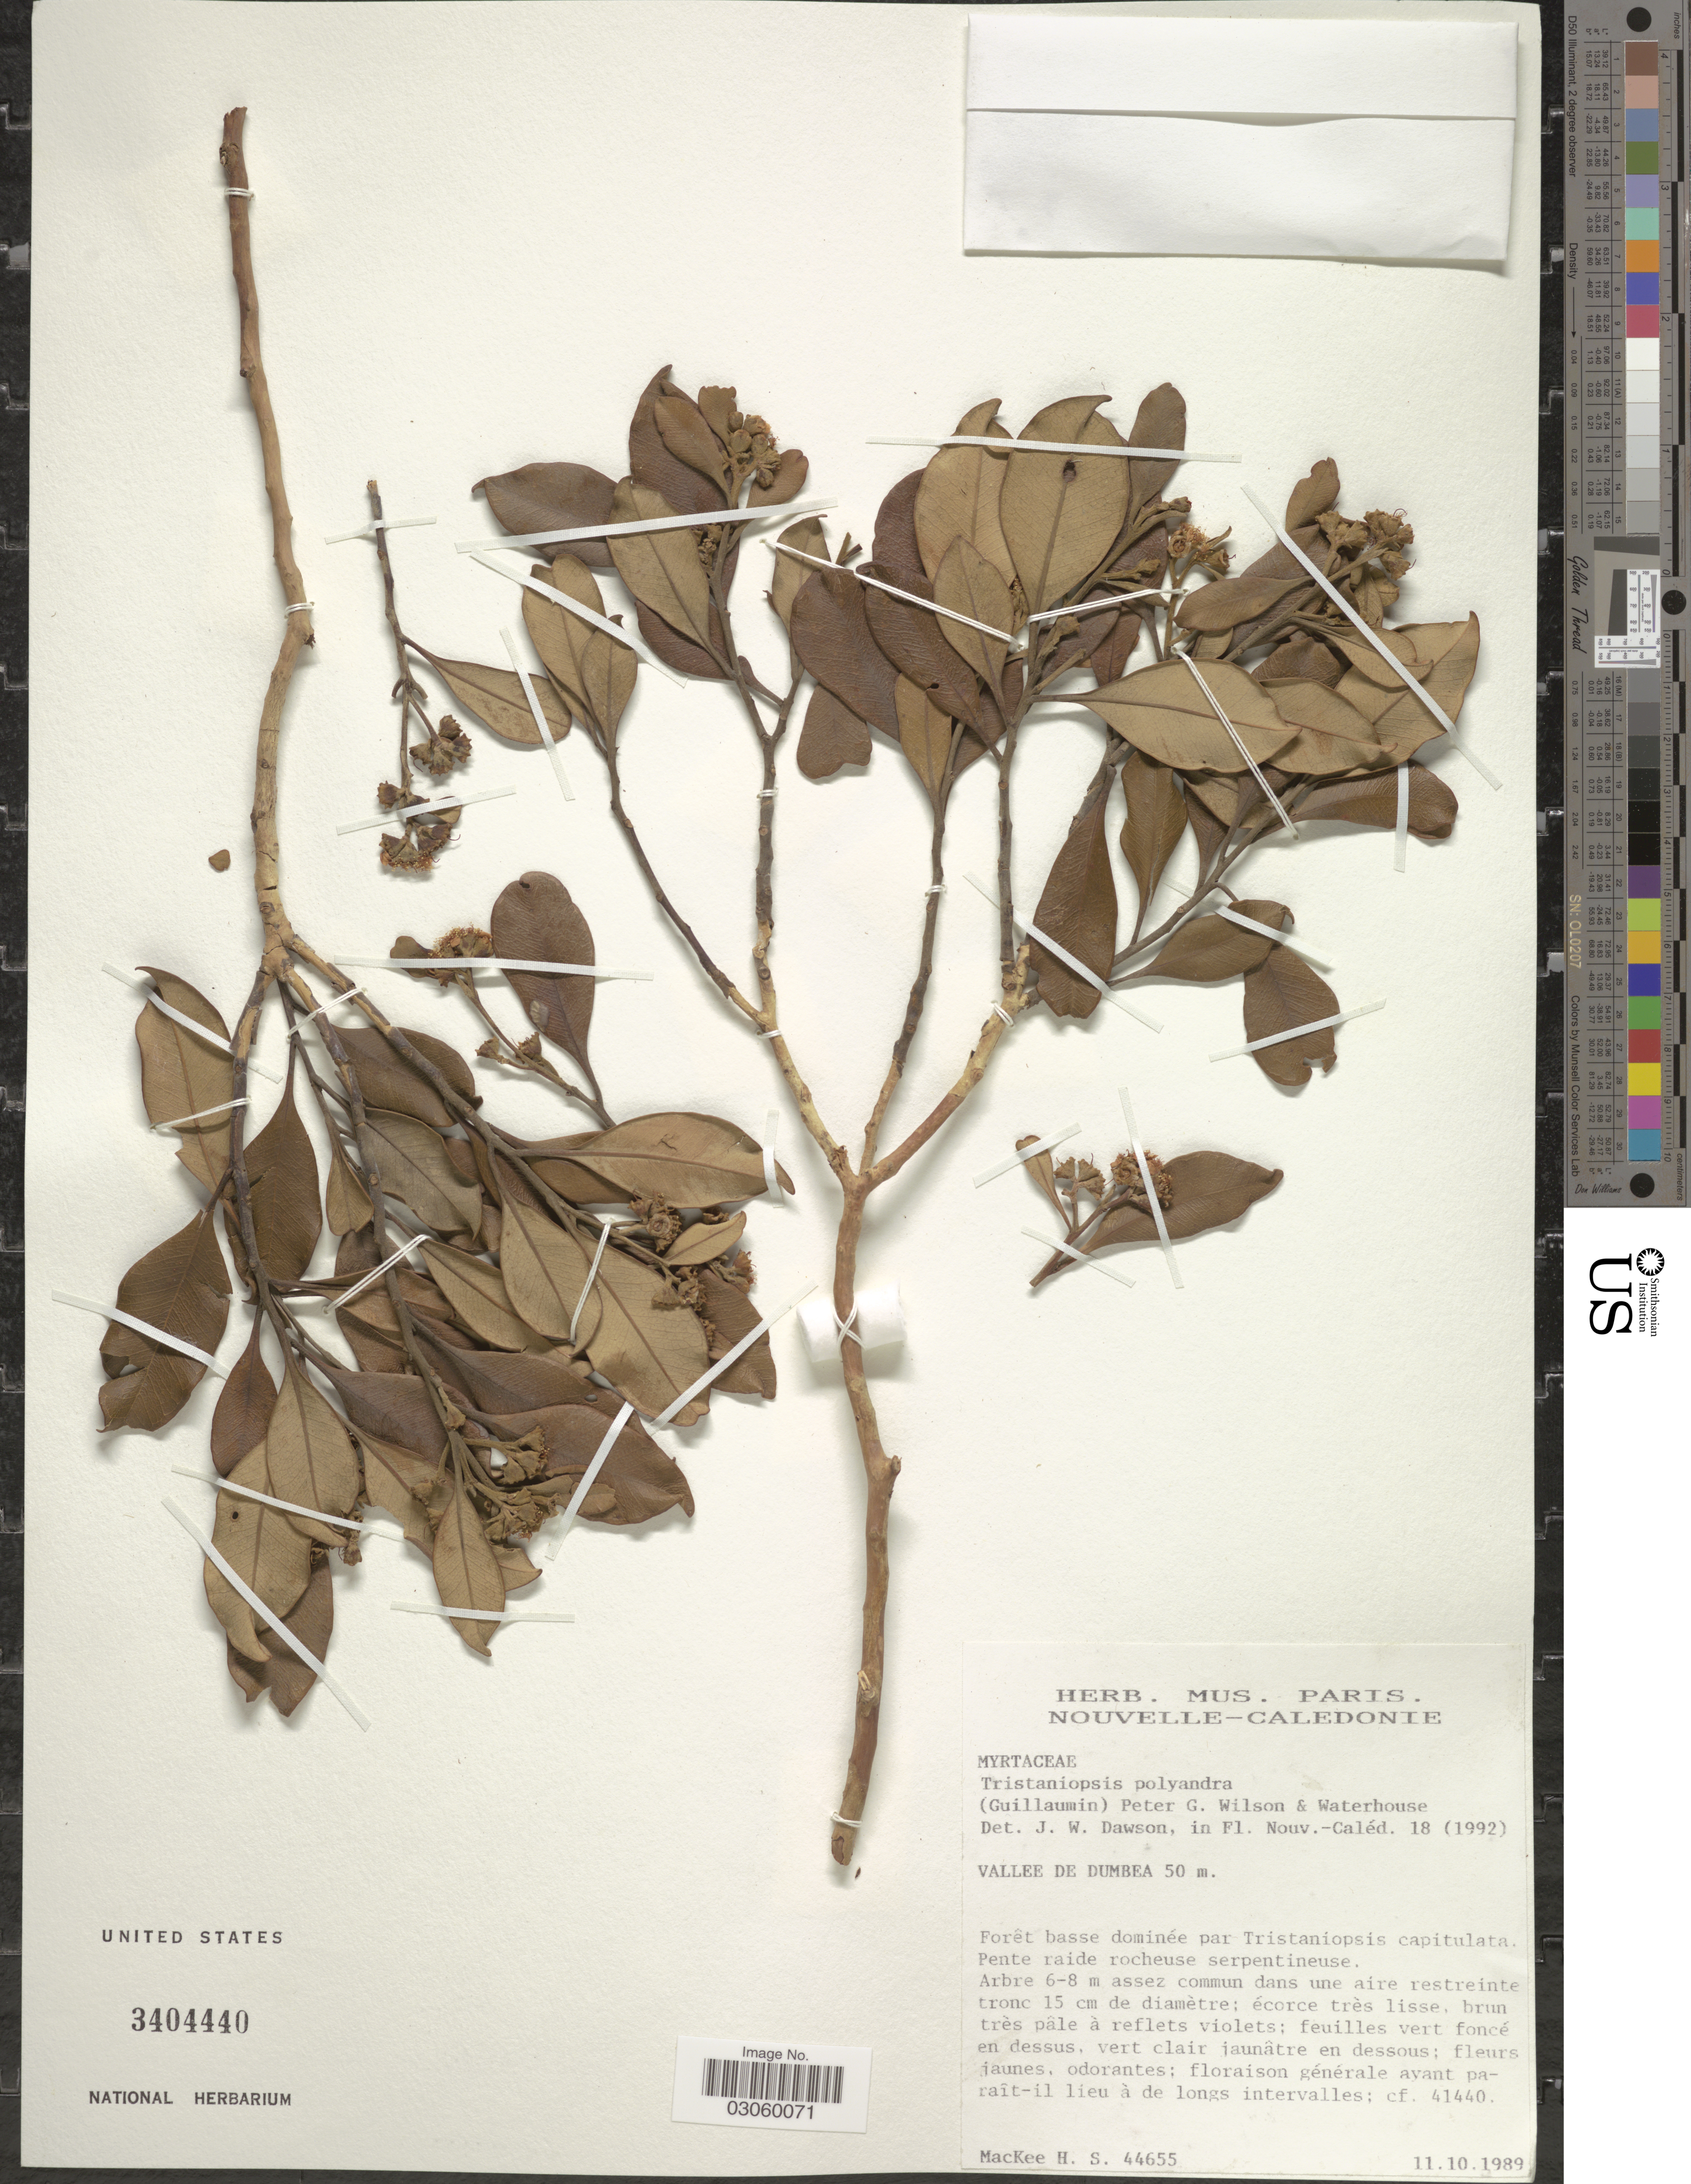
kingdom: Plantae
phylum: Tracheophyta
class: Magnoliopsida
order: Myrtales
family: Myrtaceae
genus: Tristaniopsis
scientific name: Tristaniopsis polyandra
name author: (Guillaumin) P.G. Wilson & Waterh.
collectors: H. Mackee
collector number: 44655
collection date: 1989-10-11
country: New Caledonia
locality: Vallee de Dumbea.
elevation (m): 50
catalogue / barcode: US 3404440